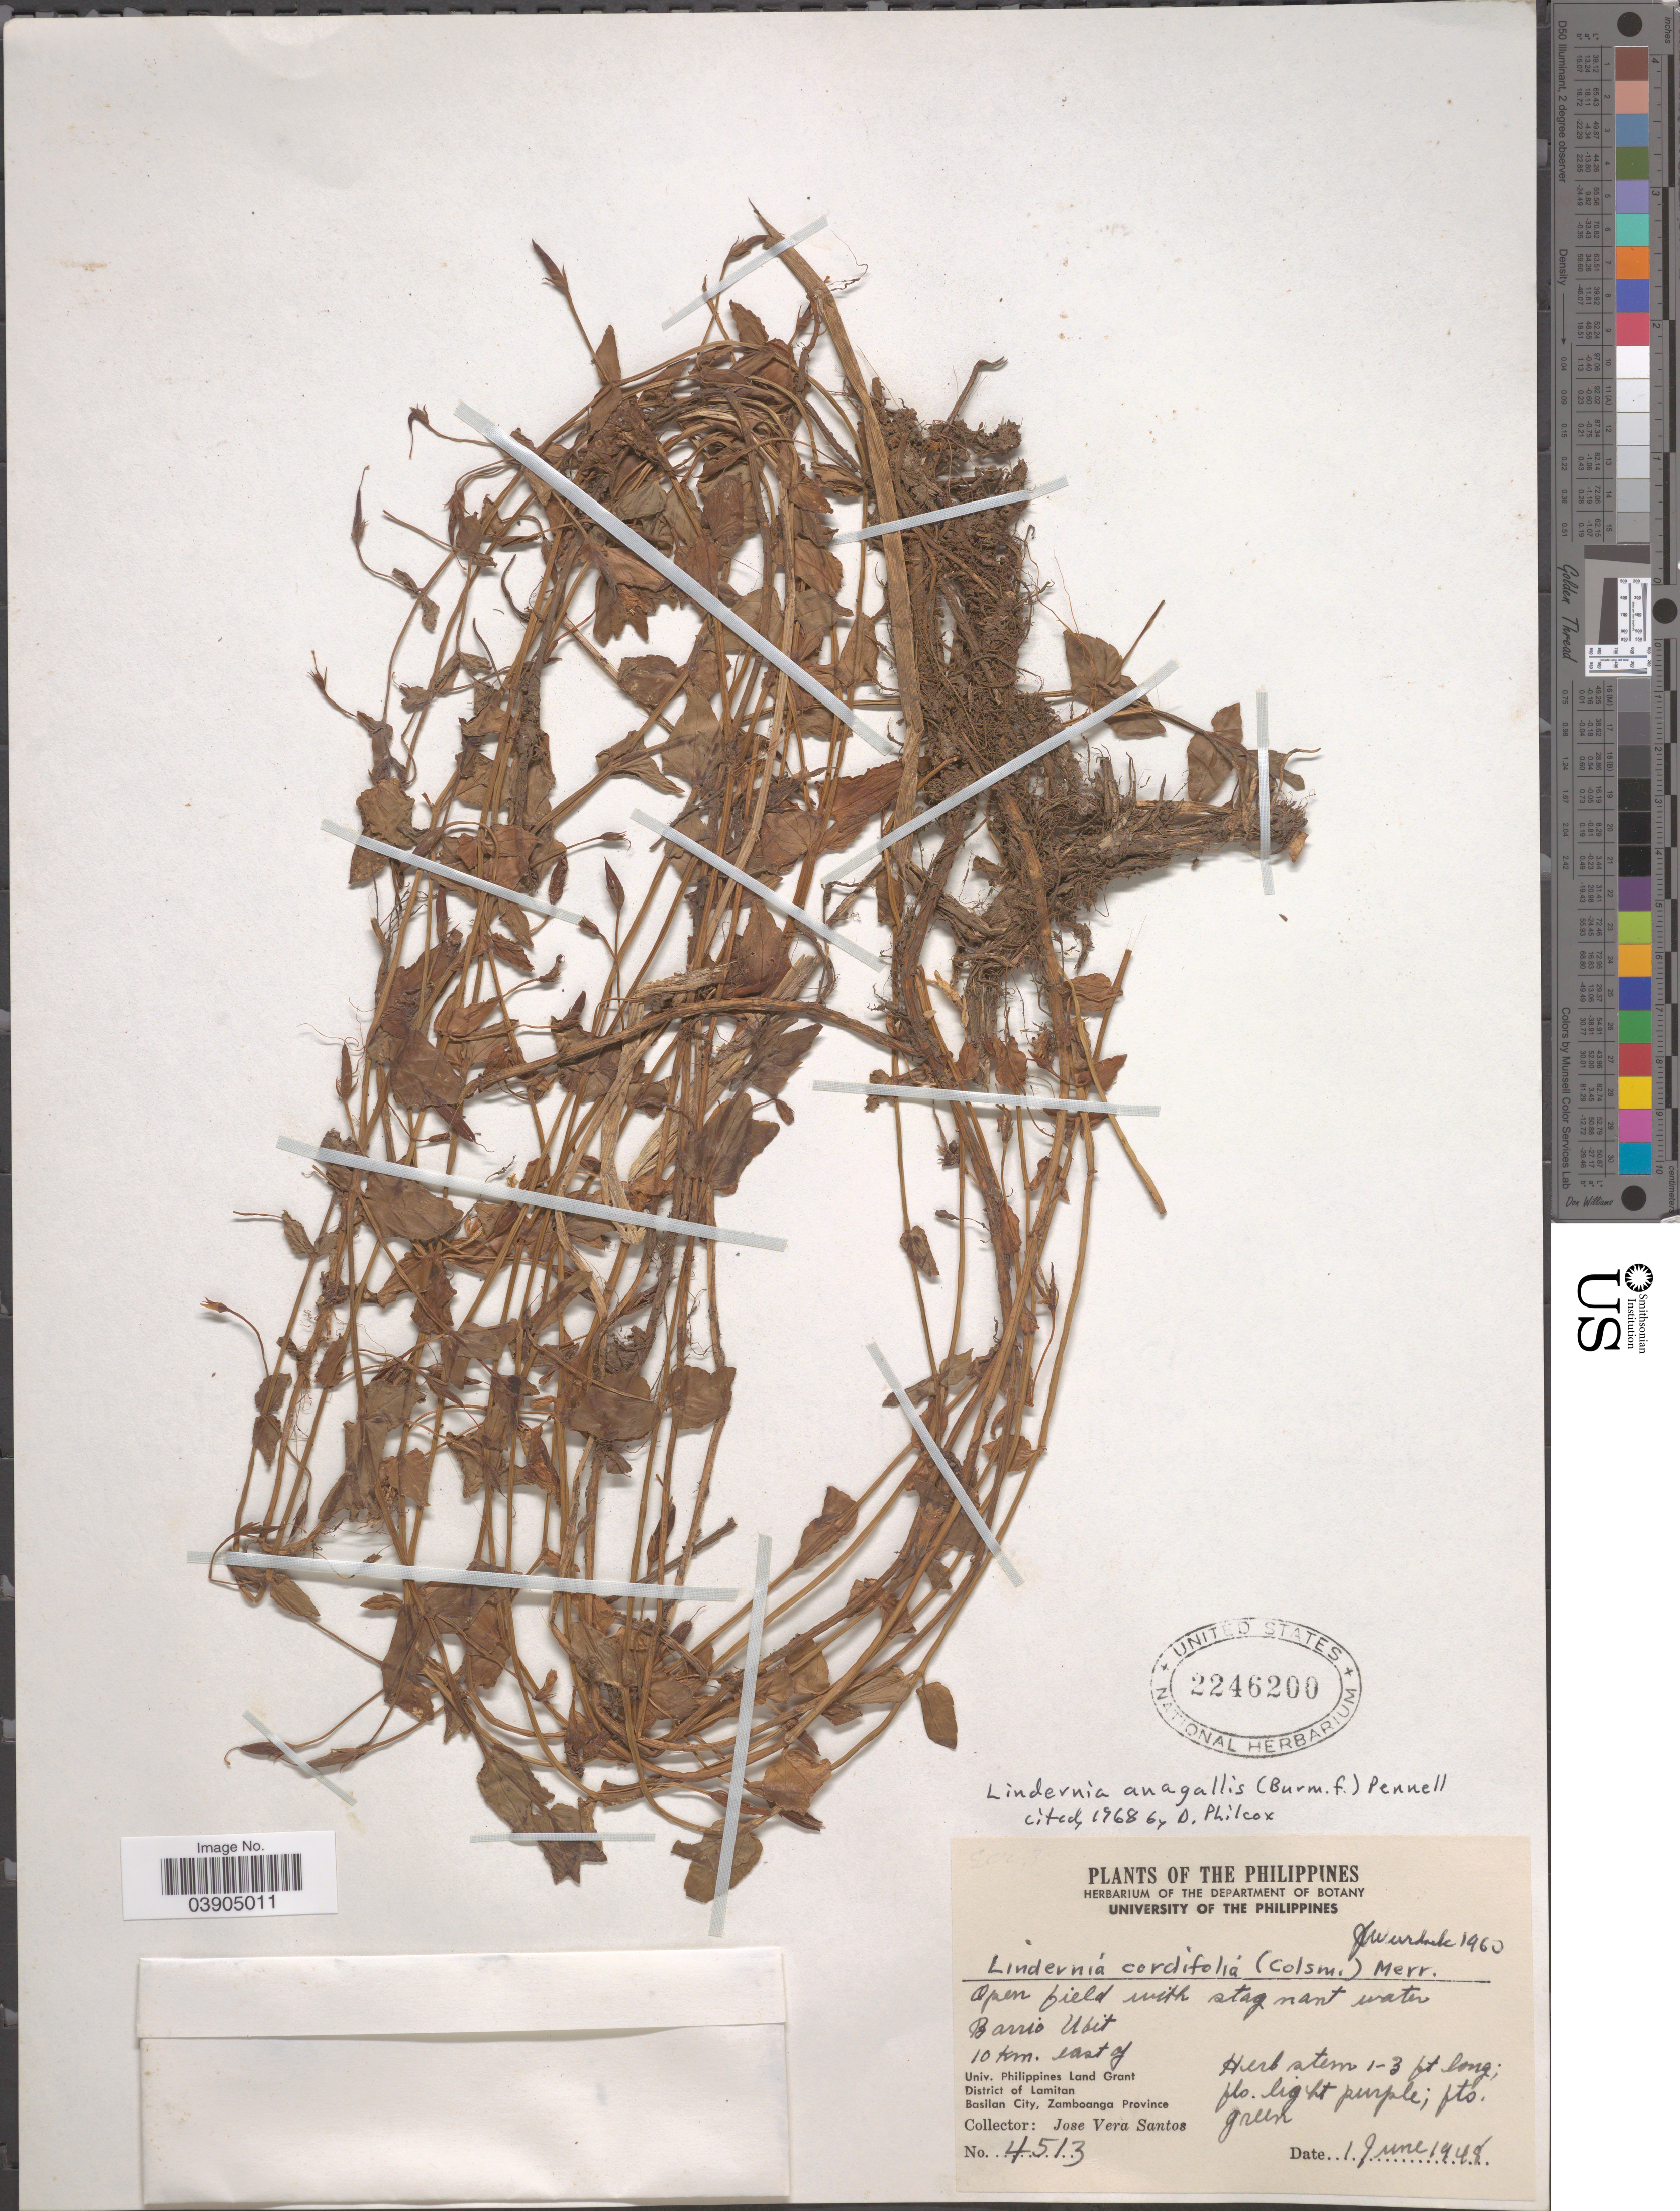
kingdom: Plantae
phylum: Tracheophyta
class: Magnoliopsida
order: Lamiales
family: Linderniaceae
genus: Lindernia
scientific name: Lindernia anagallis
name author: (Burm. f.) Pennell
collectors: J. V. Santos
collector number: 4513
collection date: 1948-06-01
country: Philippines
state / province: Muslim Mindanao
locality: Barrio Ubit 10 km. east of Univ. Philippines Land Grant. District of Lamitan. Basilan City, Zamboanga Province.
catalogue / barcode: US 2246200